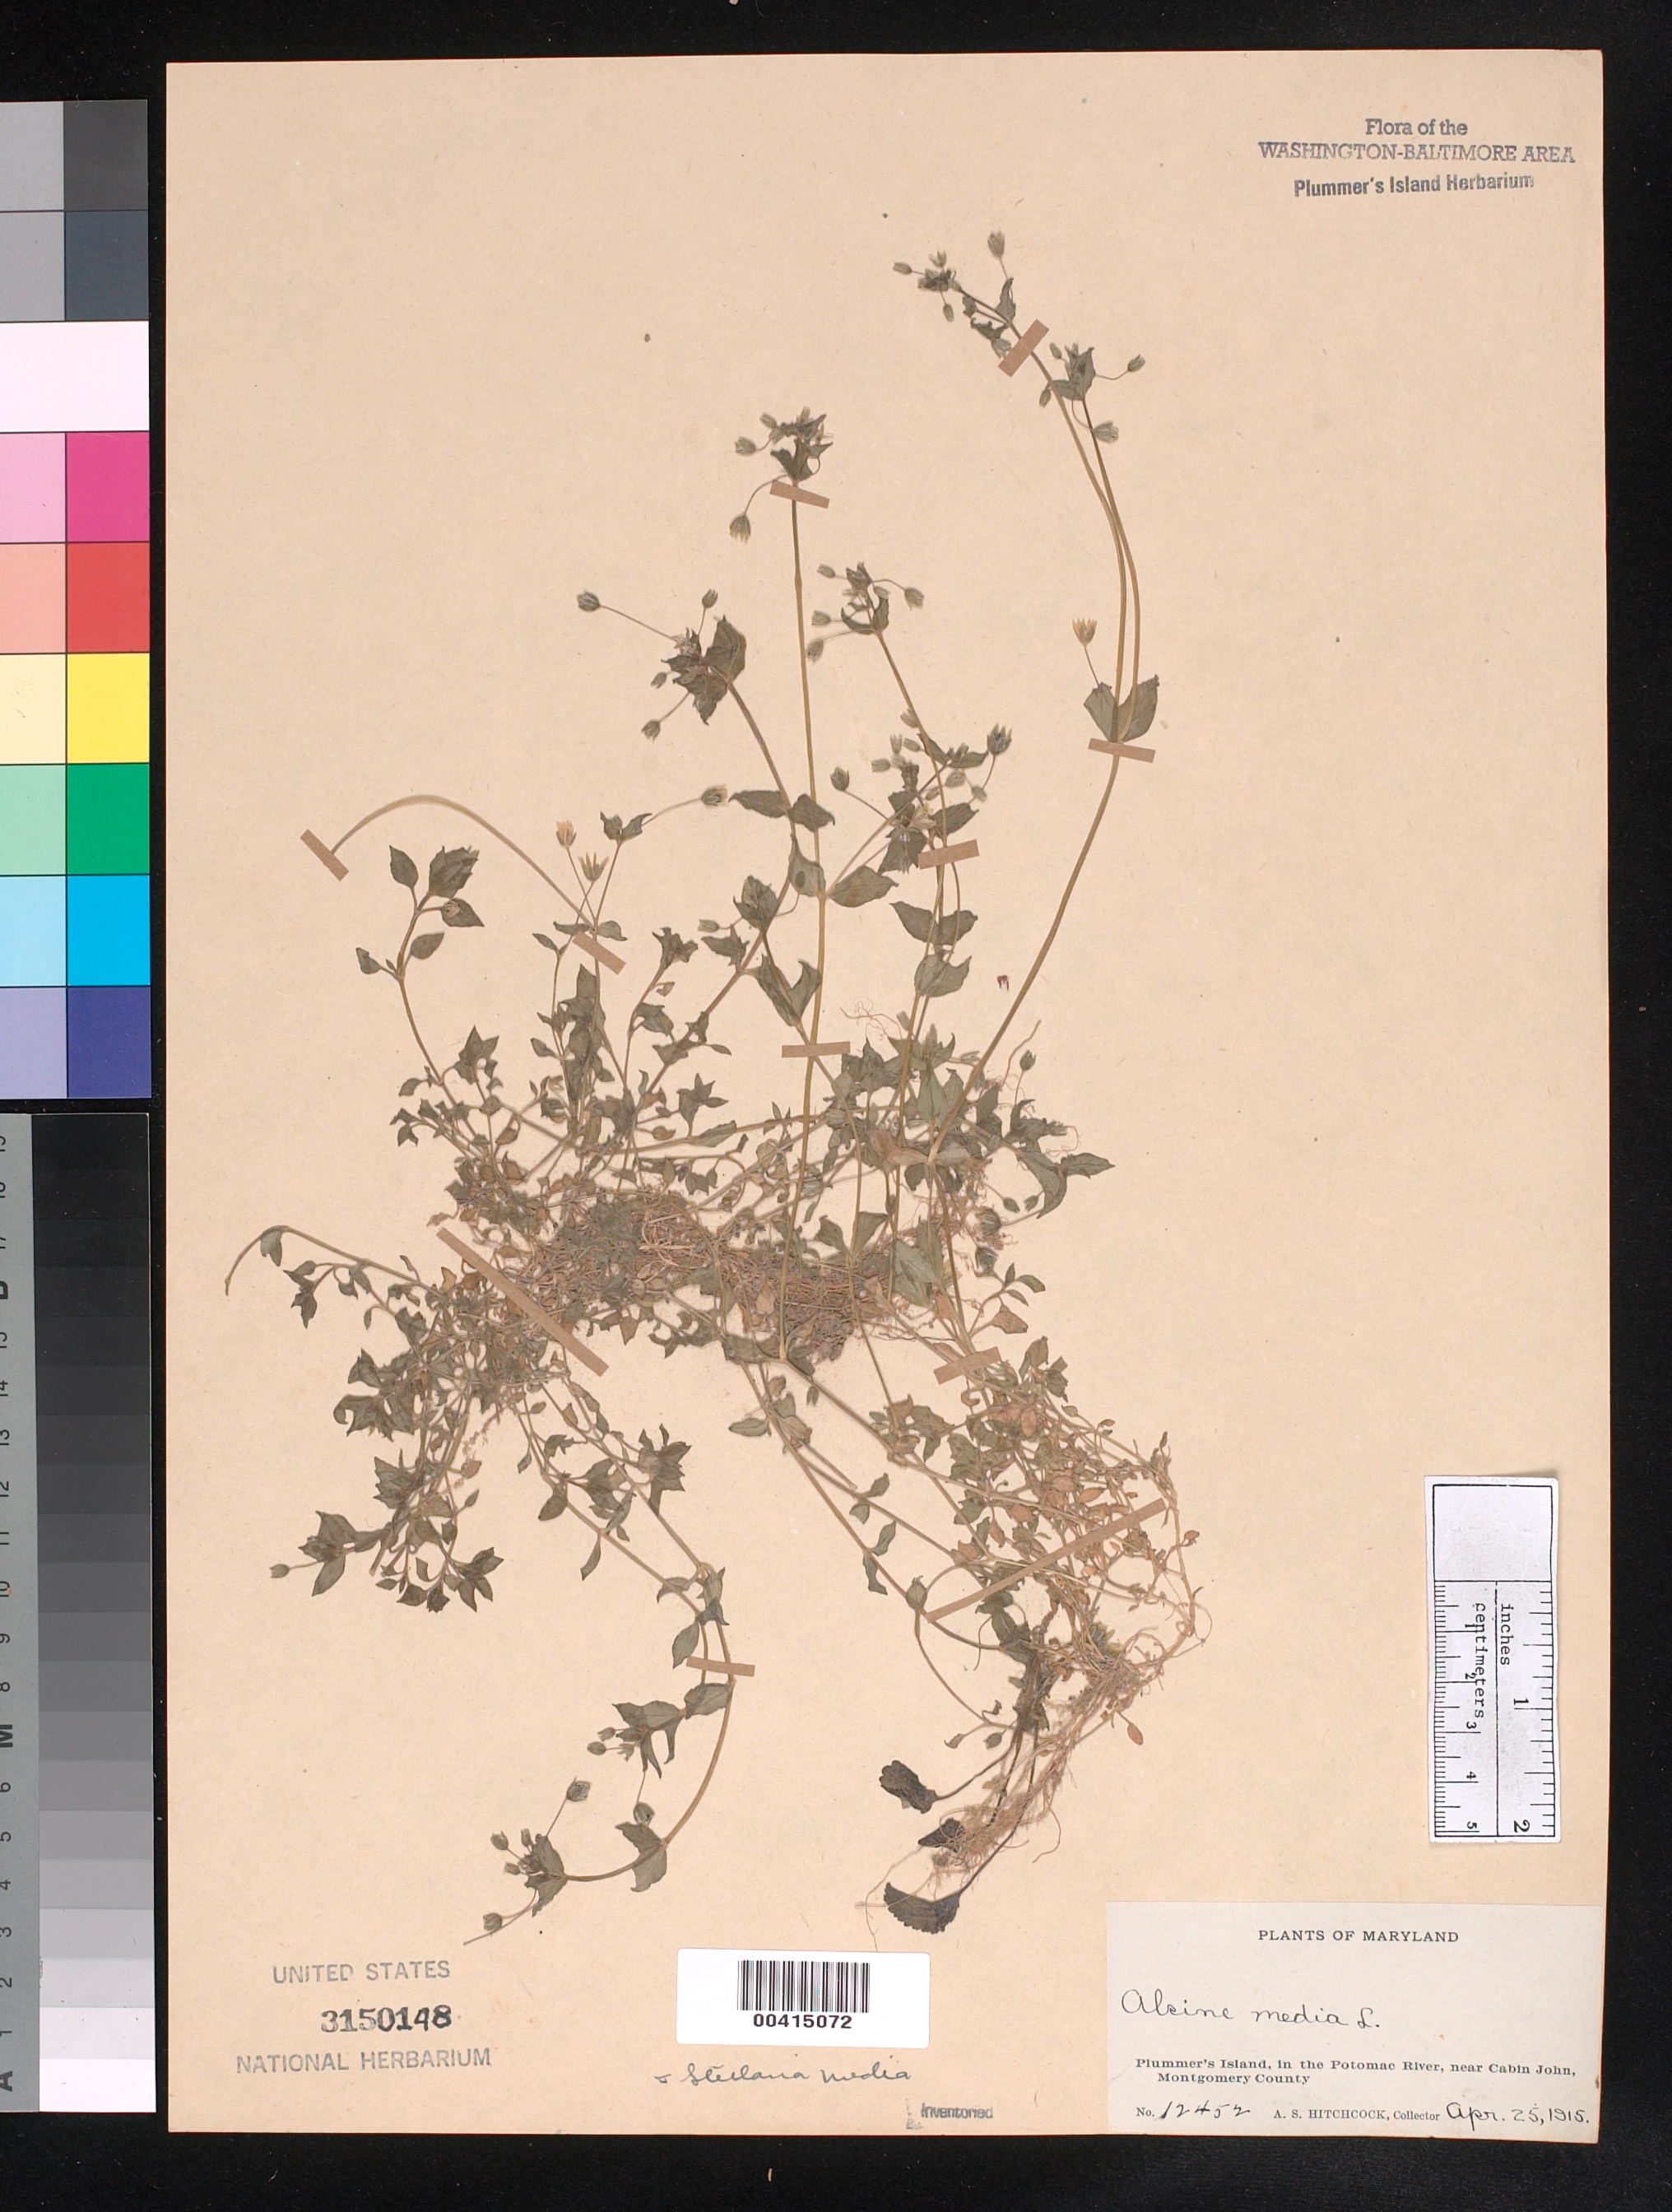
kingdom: Plantae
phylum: Tracheophyta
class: Magnoliopsida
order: Caryophyllales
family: Caryophyllaceae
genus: Stellaria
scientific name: Stellaria media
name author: (L.) Vill.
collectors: A. S. Hitchcock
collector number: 12452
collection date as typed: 25 May 1915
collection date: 1915-05-25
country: United States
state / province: Maryland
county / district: Montgomery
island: Plummers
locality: Plummer's Island C. & O. Canal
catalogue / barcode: US 3150148